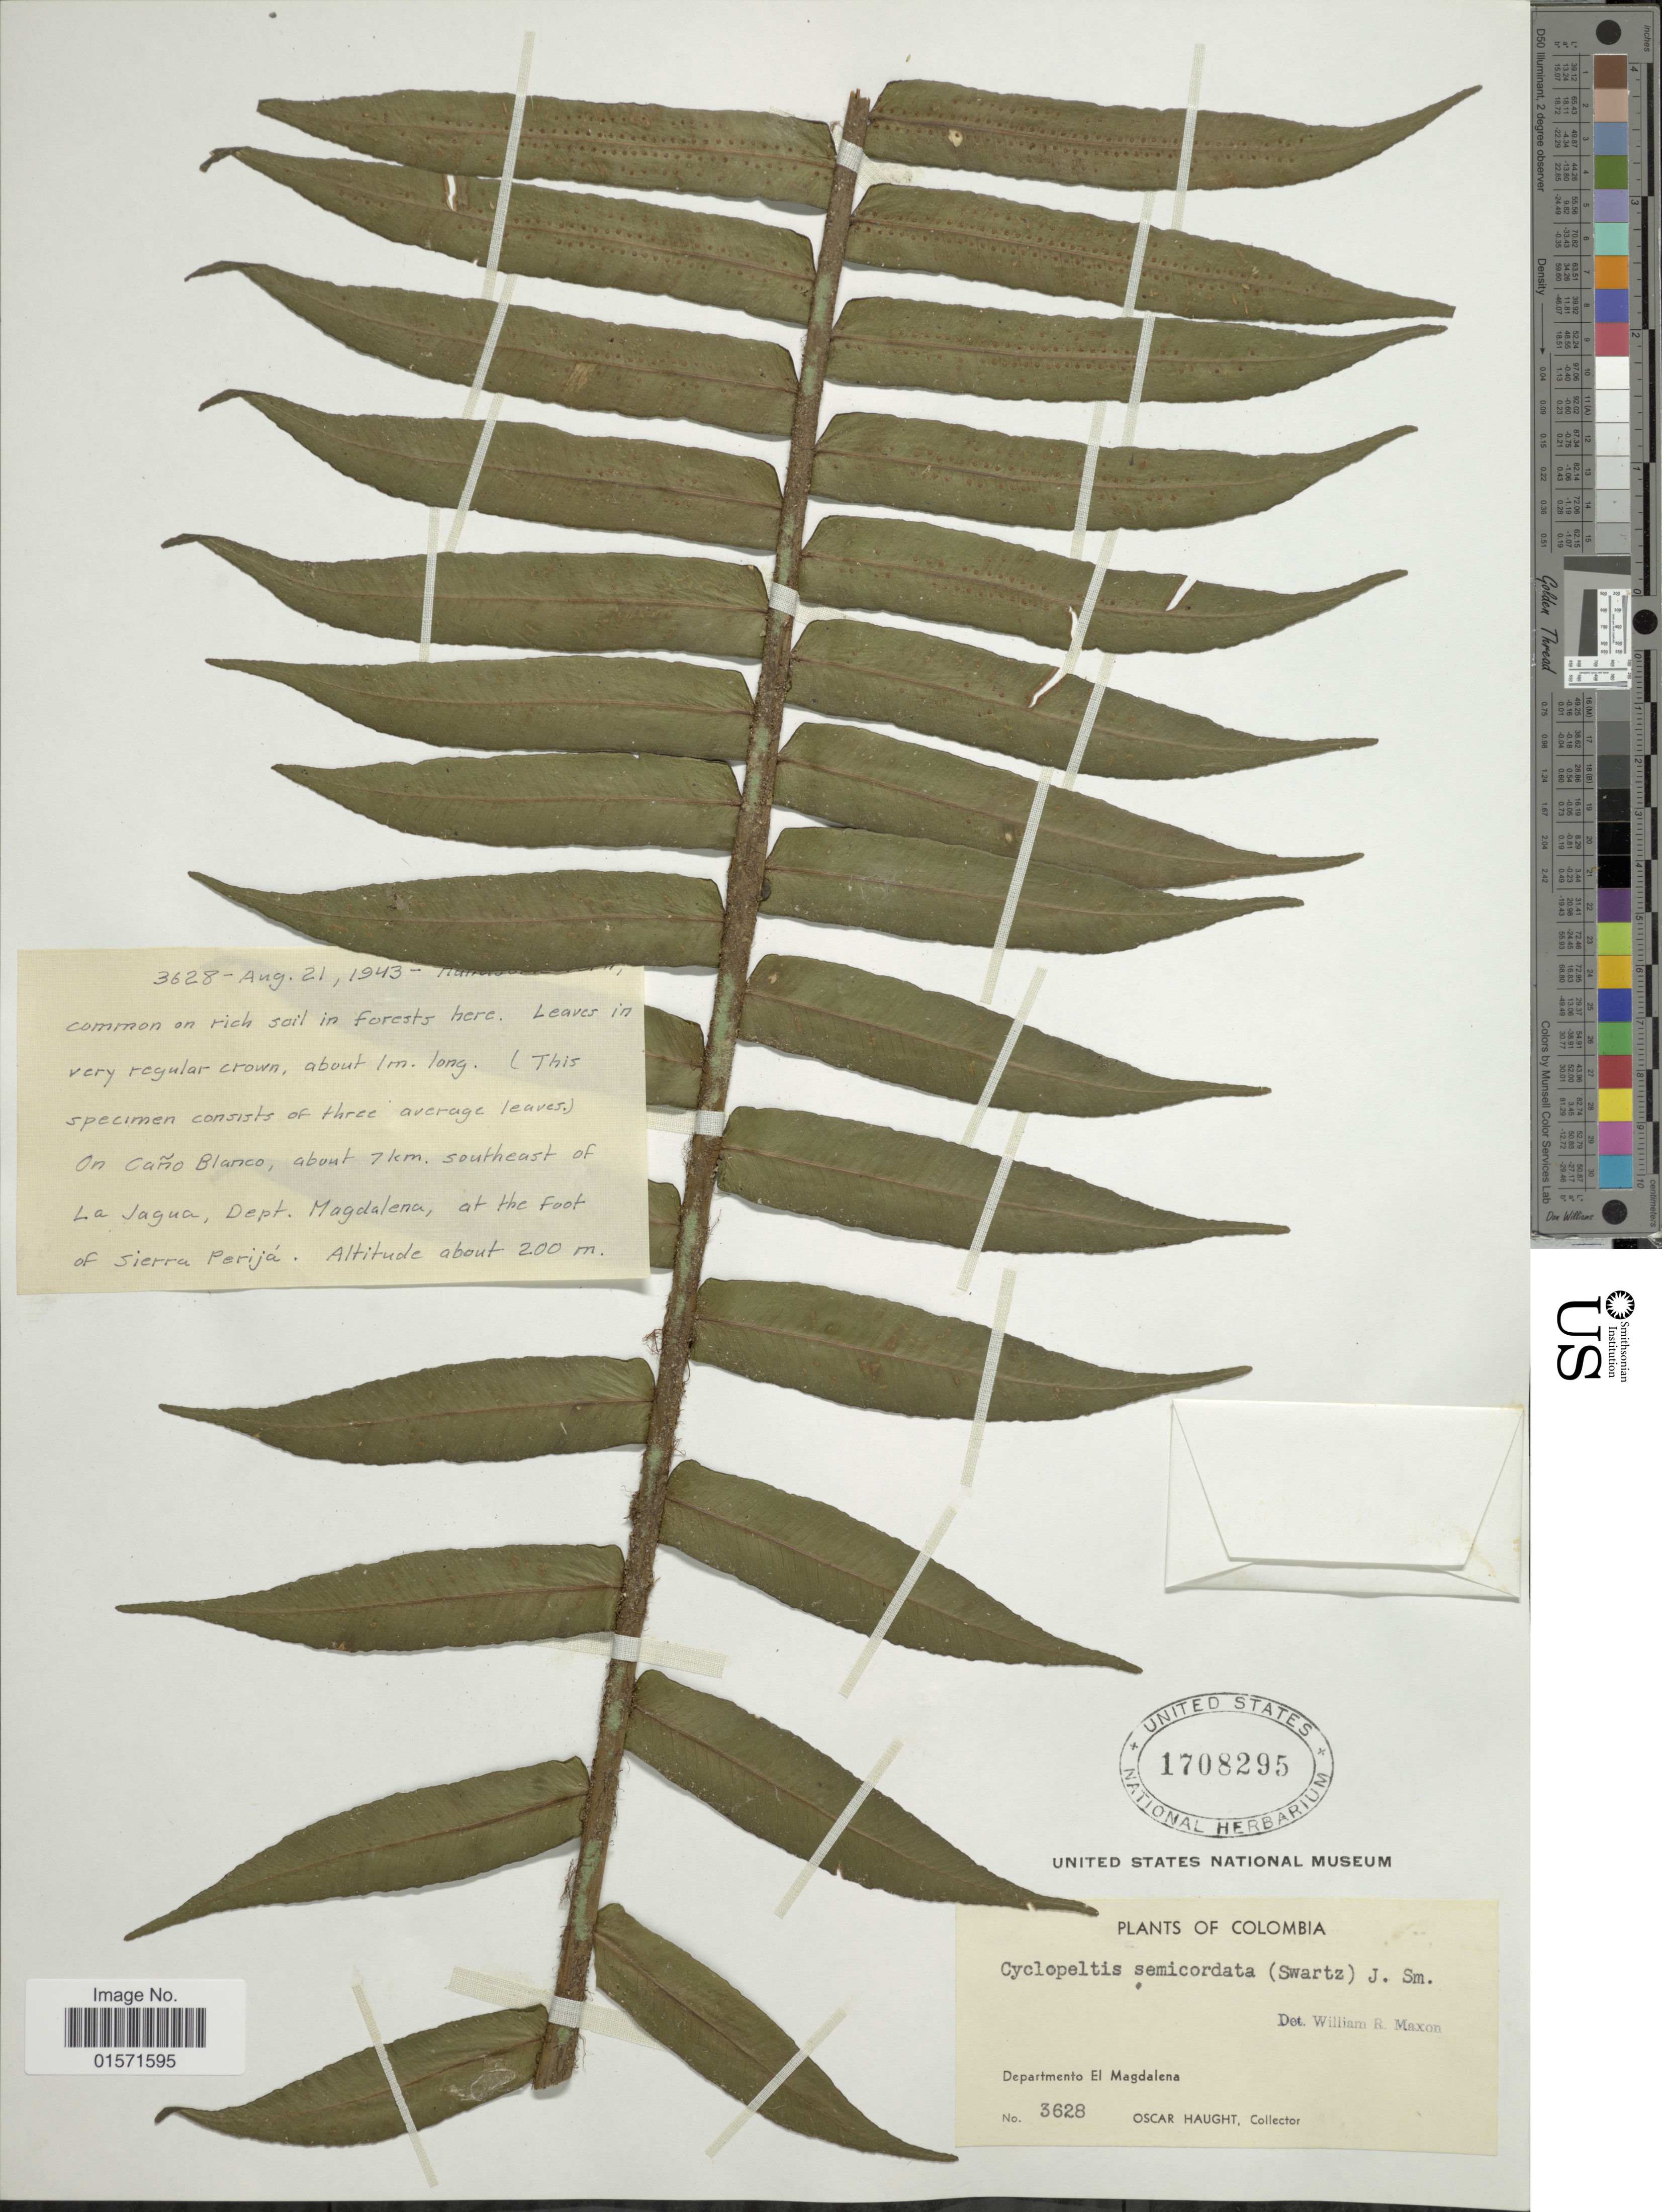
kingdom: Plantae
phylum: Tracheophyta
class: Polypodiopsida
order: Polypodiales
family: Lomariopsidaceae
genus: Cyclopeltis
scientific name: Cyclopeltis semicordata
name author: (Sw.) J. Sm.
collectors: O. L. Haught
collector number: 3628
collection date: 1943-08-21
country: Colombia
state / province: Magdalena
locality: Departmentto El Magdalena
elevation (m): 200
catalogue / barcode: US 1708295